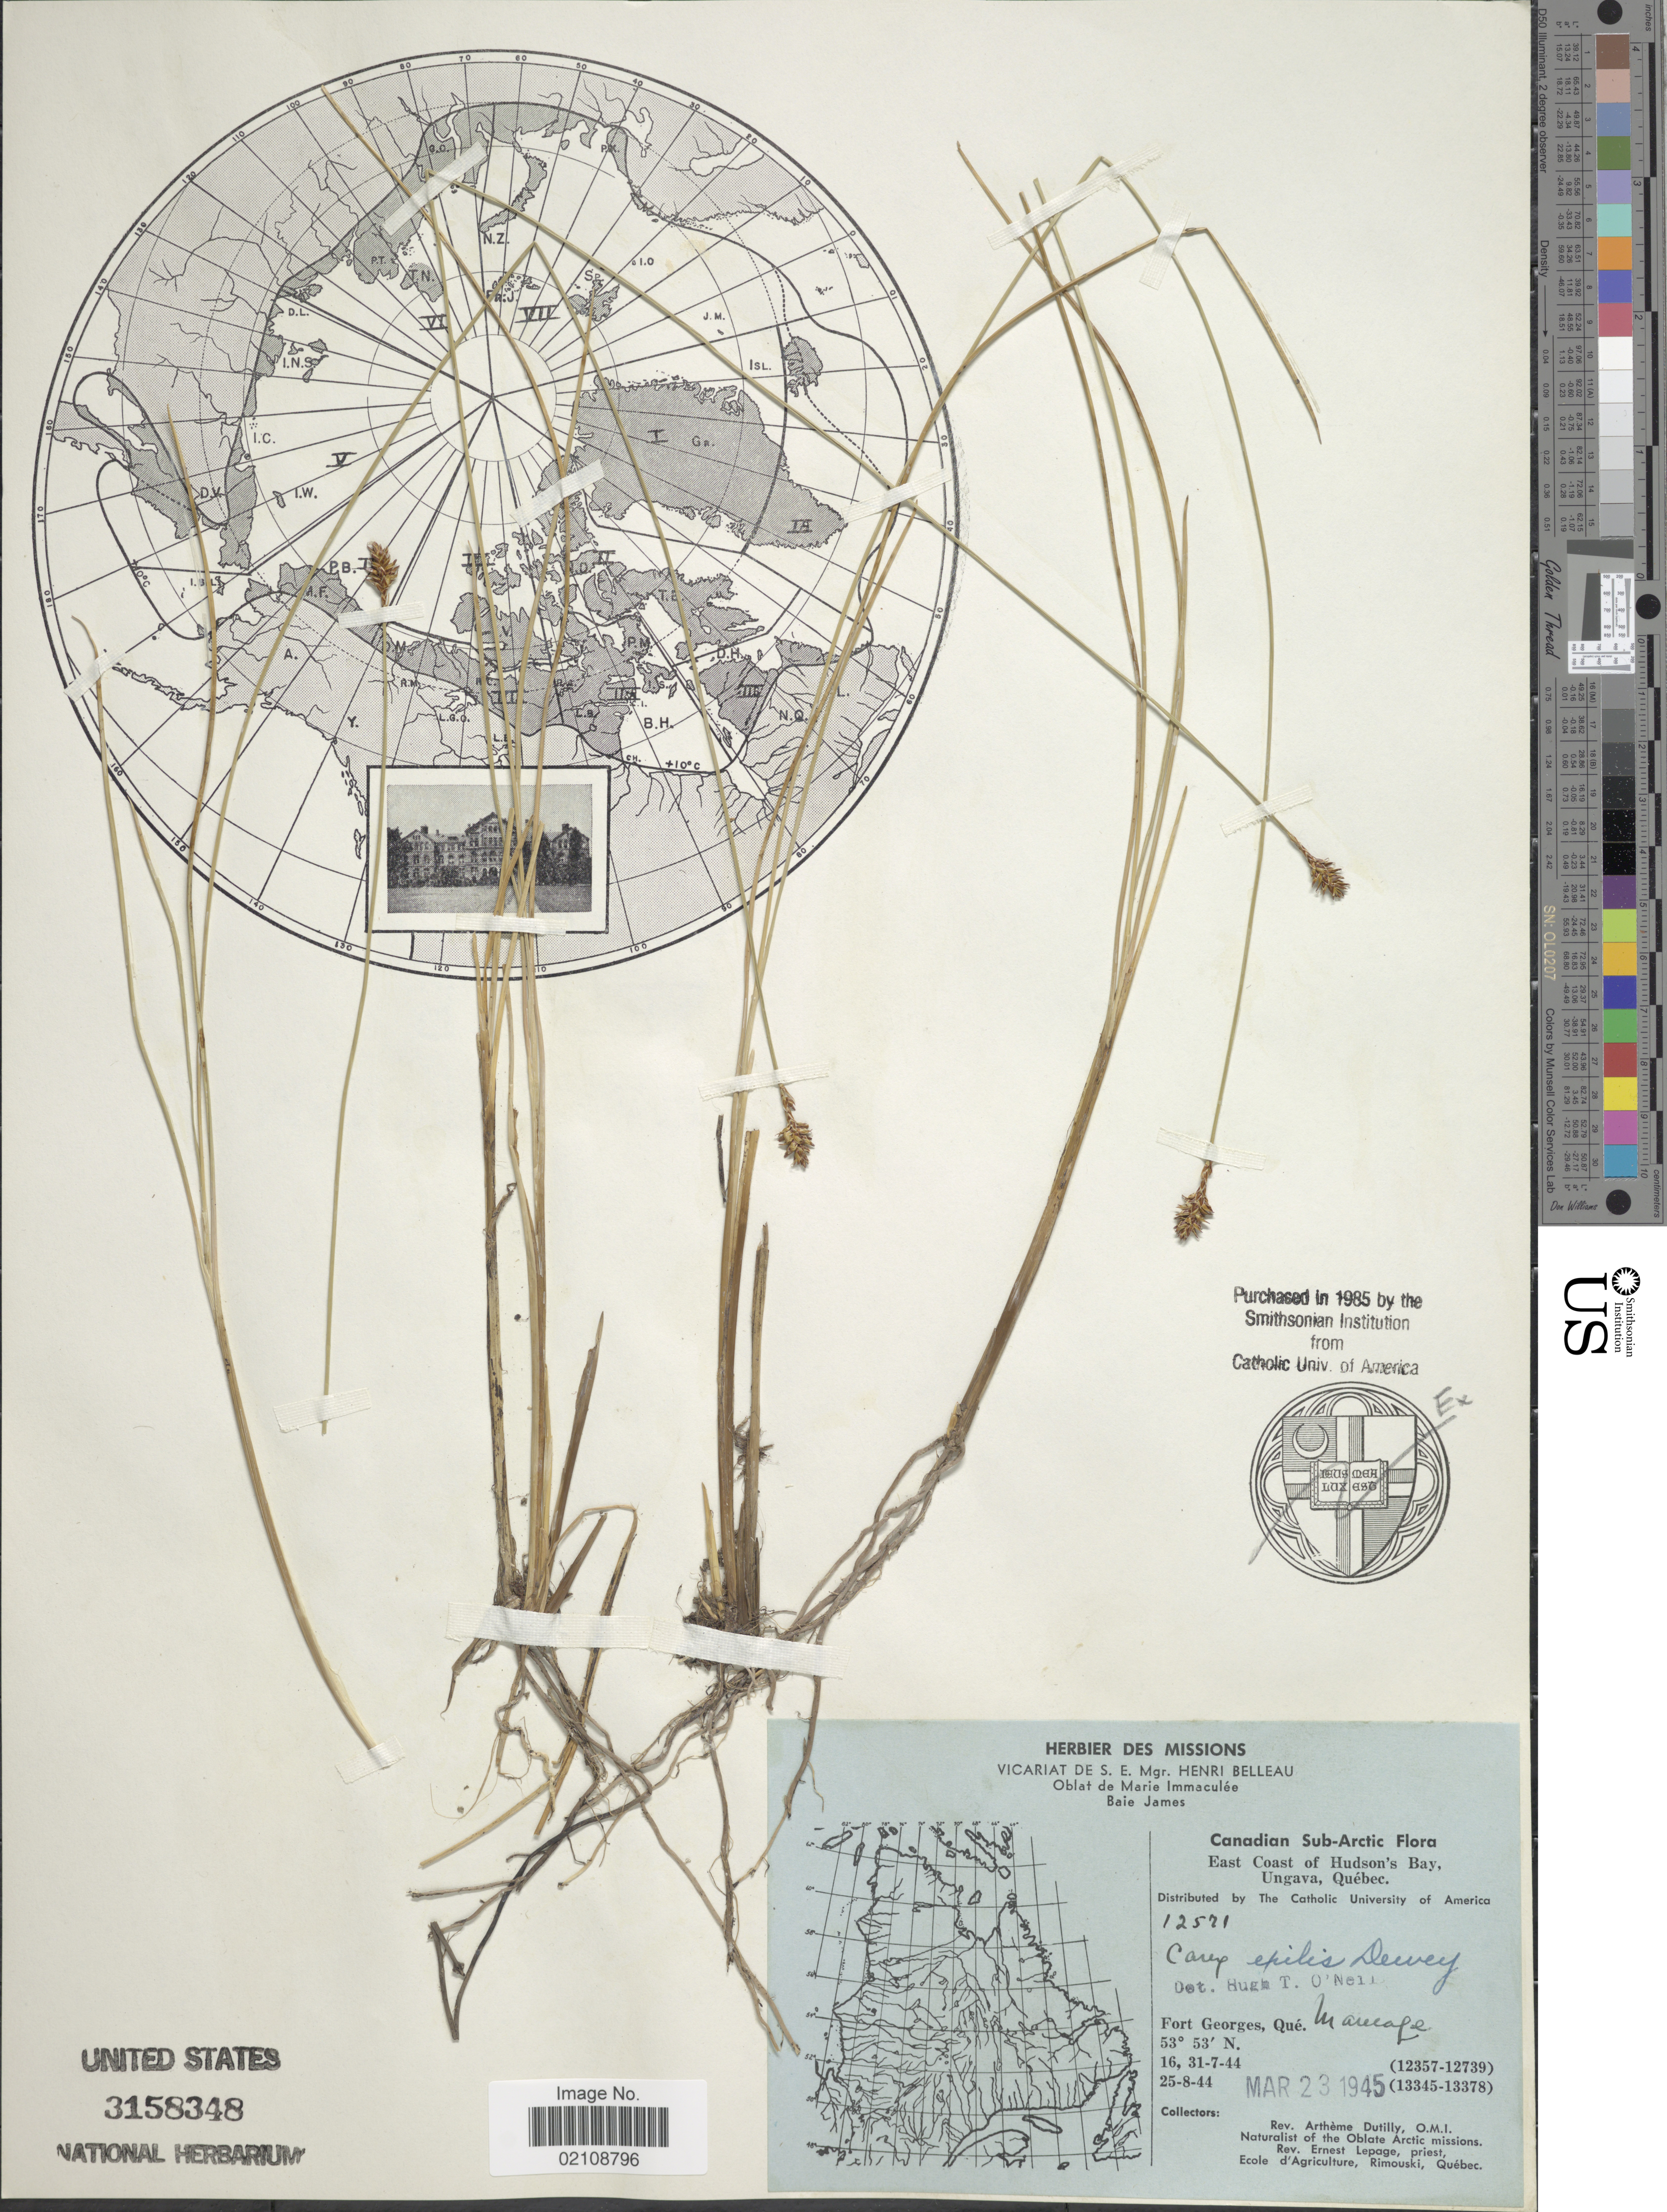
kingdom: Plantae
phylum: Tracheophyta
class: Liliopsida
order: Poales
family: Cyperaceae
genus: Carex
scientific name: Carex exilis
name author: Dewey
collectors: A. Dutilly & E. Lepage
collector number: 12571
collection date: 1945-03-23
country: Canada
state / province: Quebec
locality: Canadian Sub-Arctic, East Coast of Hudson's Bay, Ungava, Fort Georges, Marecage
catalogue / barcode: US 3158348